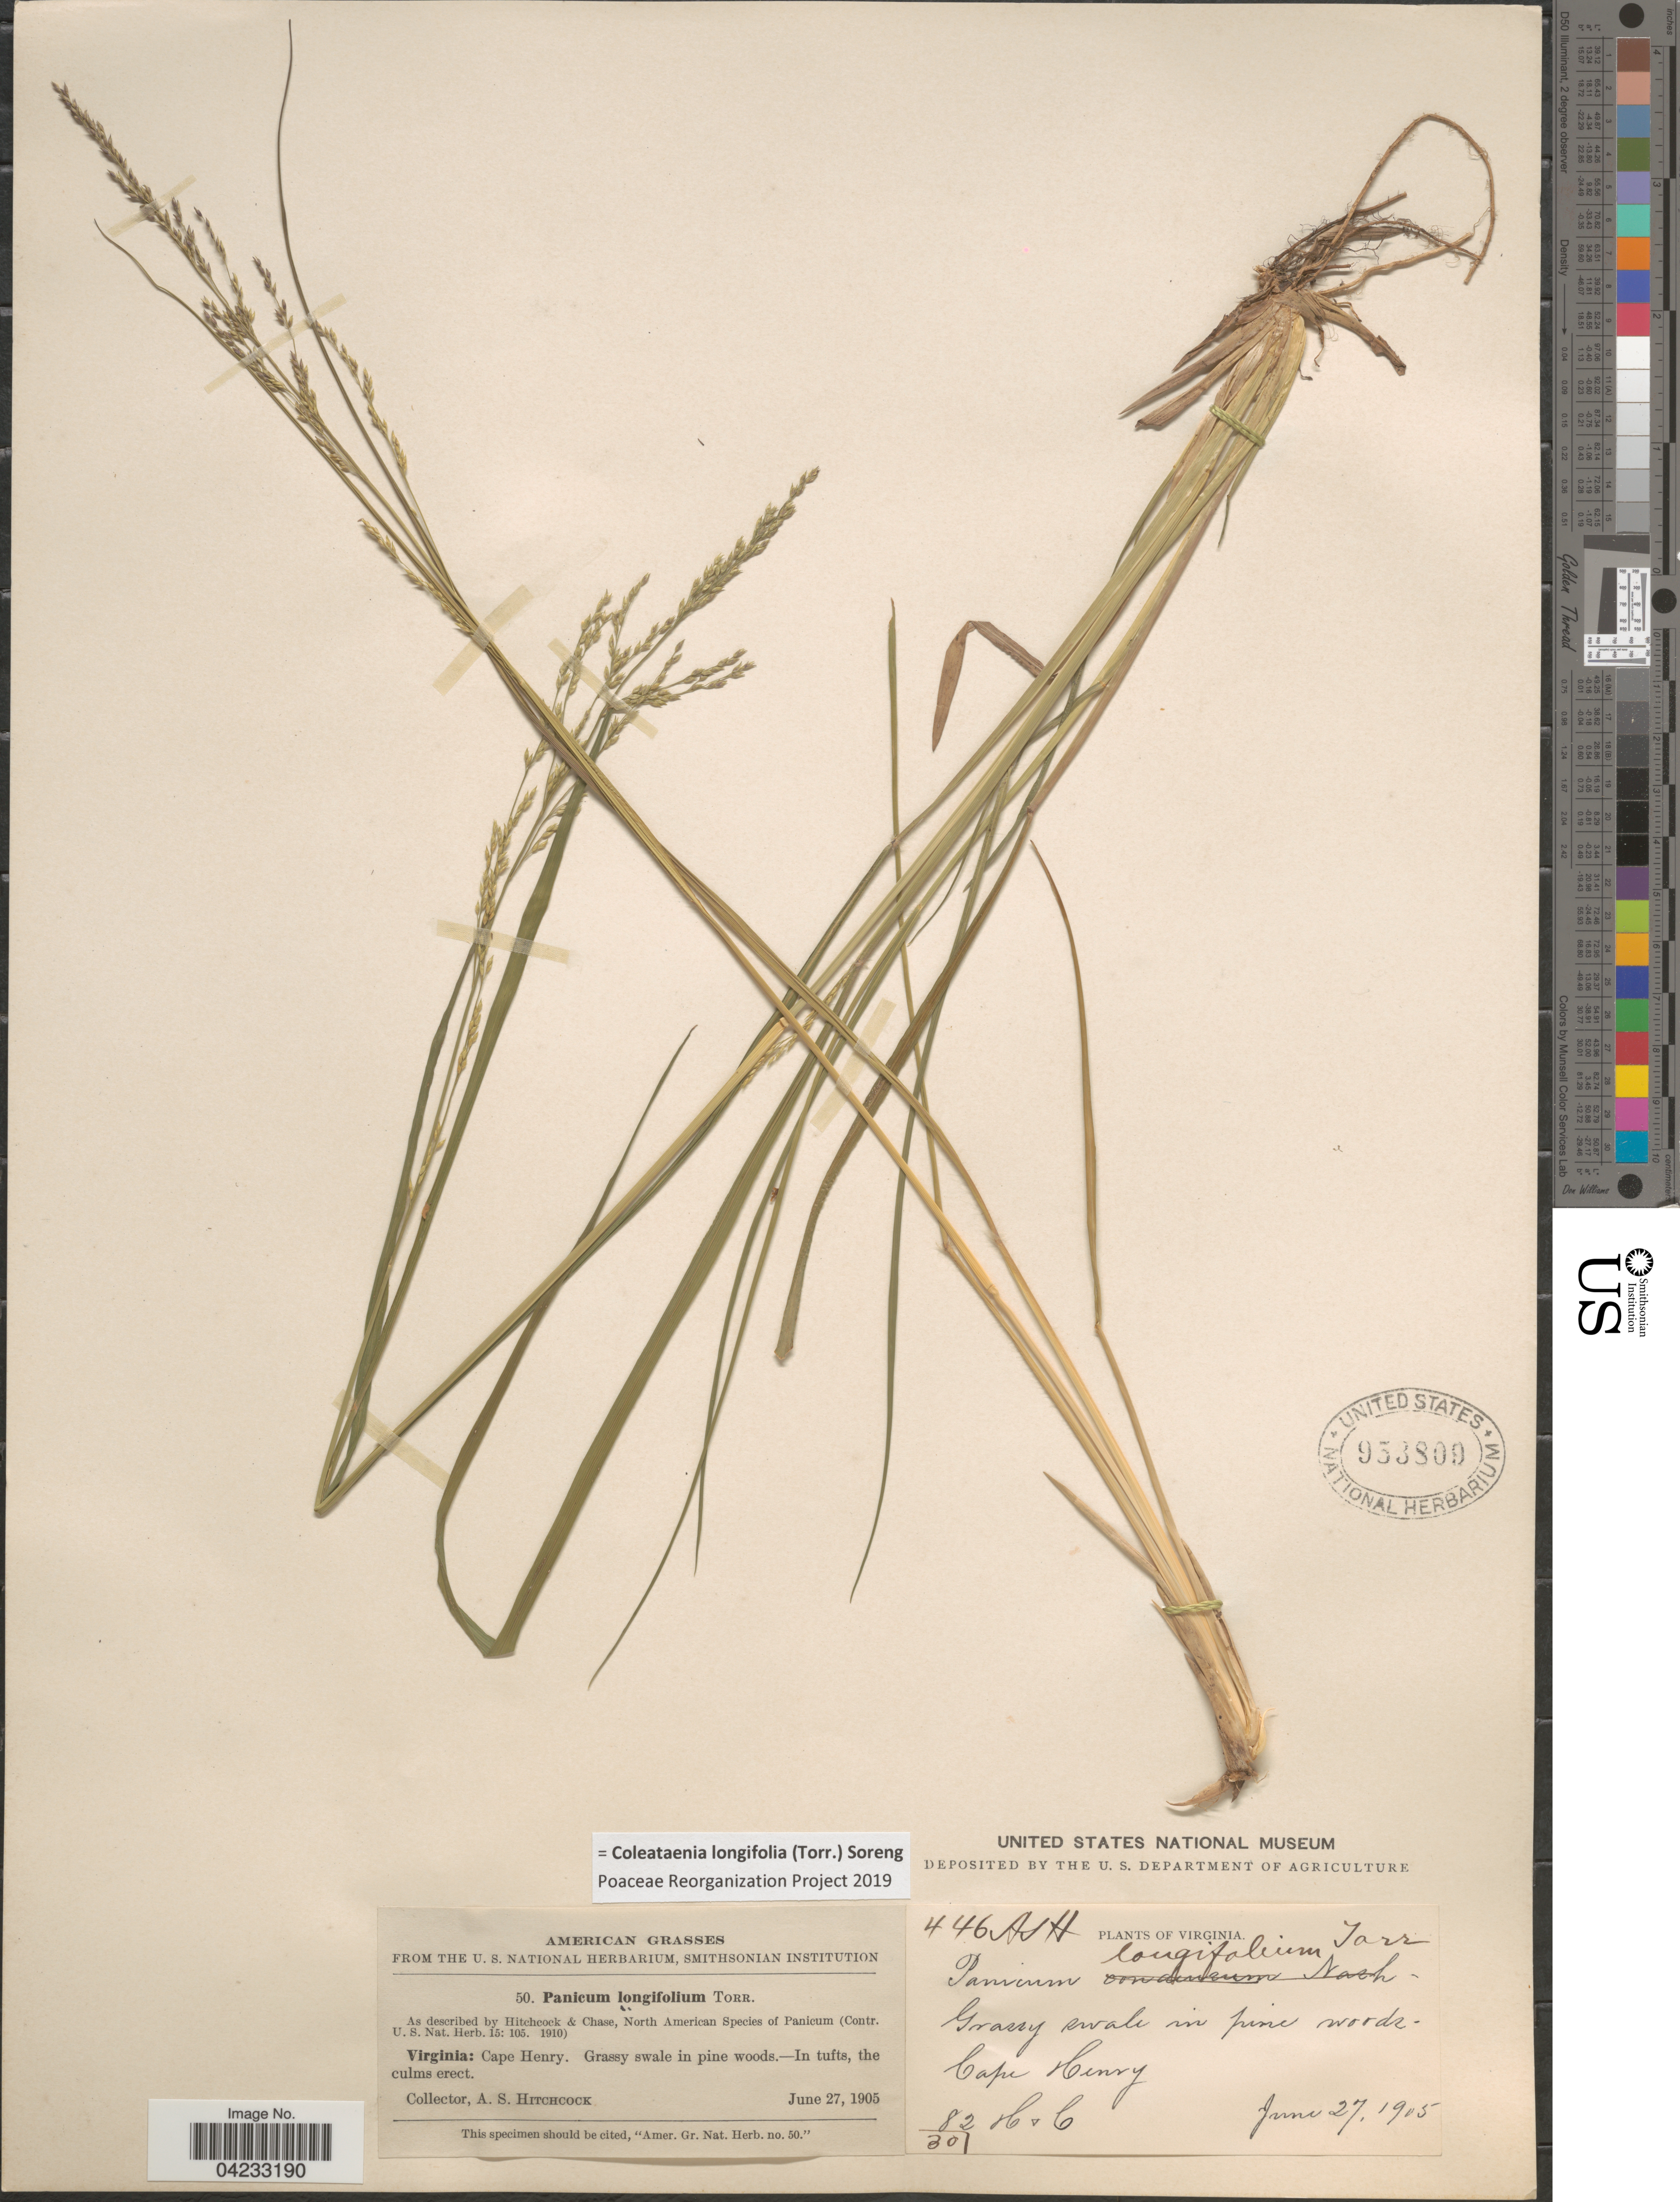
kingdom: Plantae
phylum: Tracheophyta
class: Liliopsida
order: Poales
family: Poaceae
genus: Coleataenia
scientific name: Coleataenia longifolia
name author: (Torr.) Soreng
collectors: A. S. Hitchcock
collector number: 50/446/82/30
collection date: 1905-06-27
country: United States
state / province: Virginia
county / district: City of Virginia Beach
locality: Cape Henry. Grassy swale in pine woods.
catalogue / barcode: US 953809